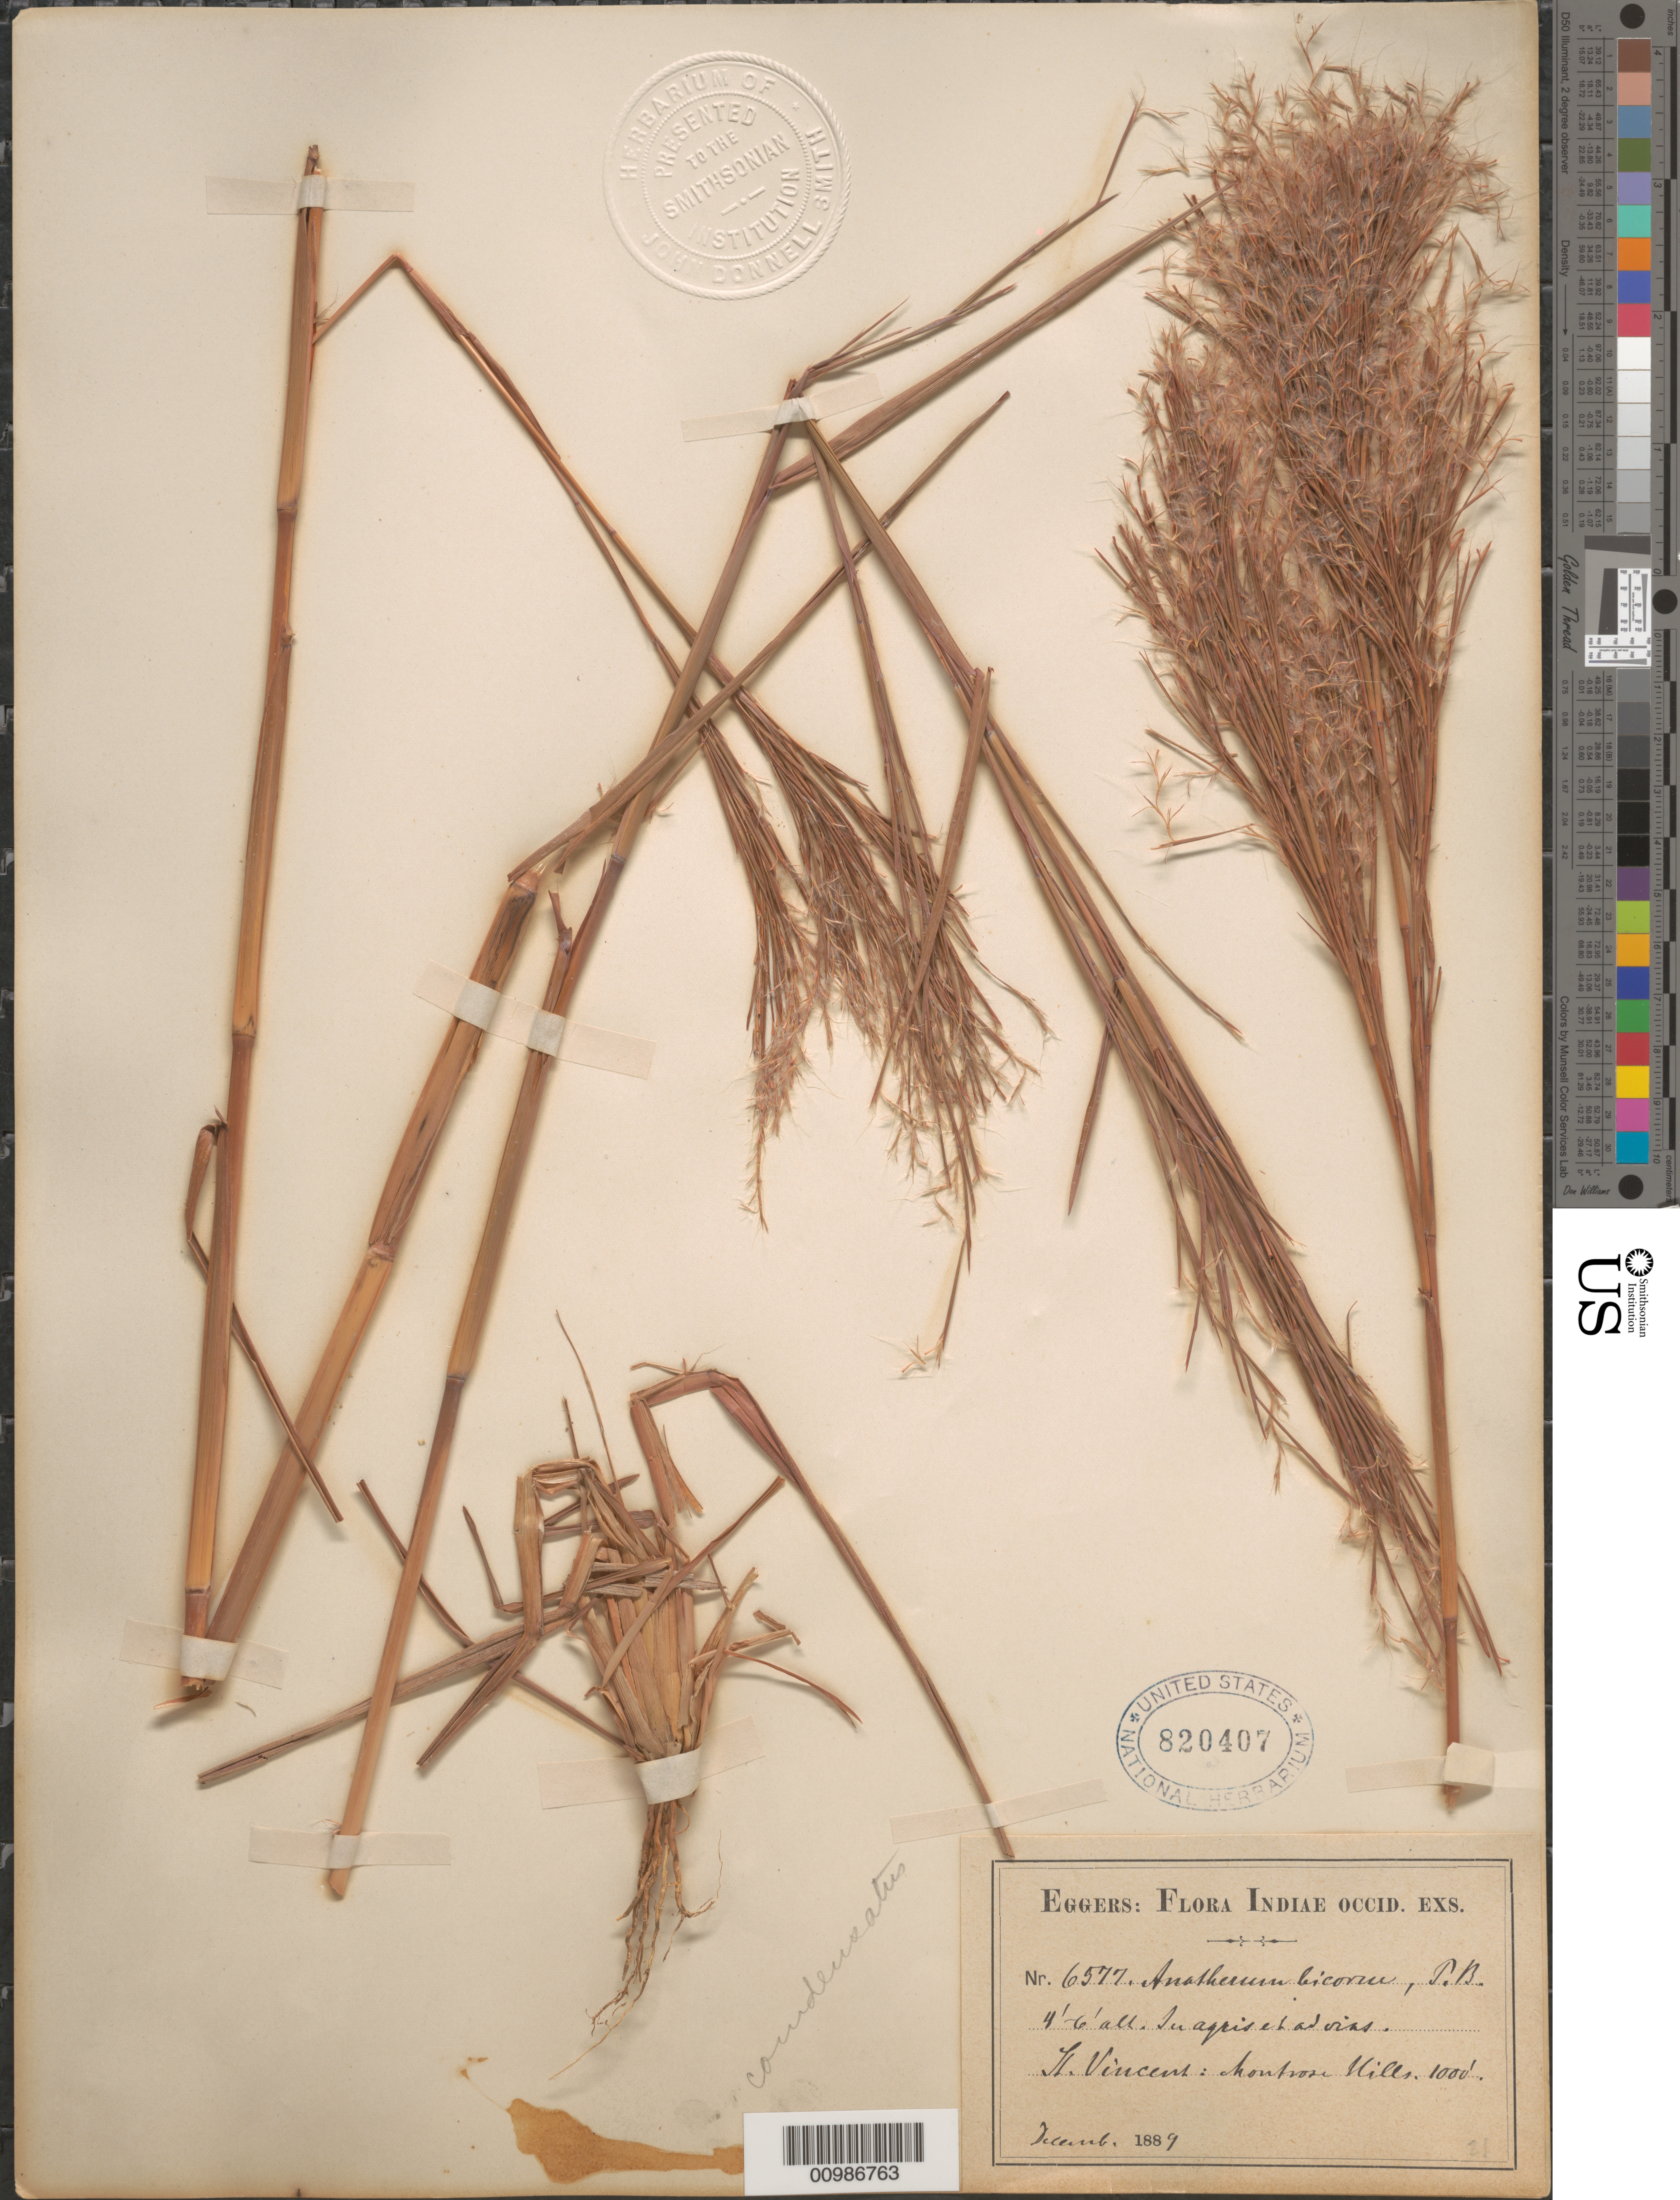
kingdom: Plantae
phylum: Tracheophyta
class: Liliopsida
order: Poales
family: Poaceae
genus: Andropogon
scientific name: Andropogon condensatus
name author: Kunth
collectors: H. F. A. von Eggers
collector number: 6577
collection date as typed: Dec 1889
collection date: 1889-12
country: St. Vincent - Grenadines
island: St. Vincent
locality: Montrose Hills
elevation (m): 305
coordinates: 0 N, 0 E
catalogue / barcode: US 820407